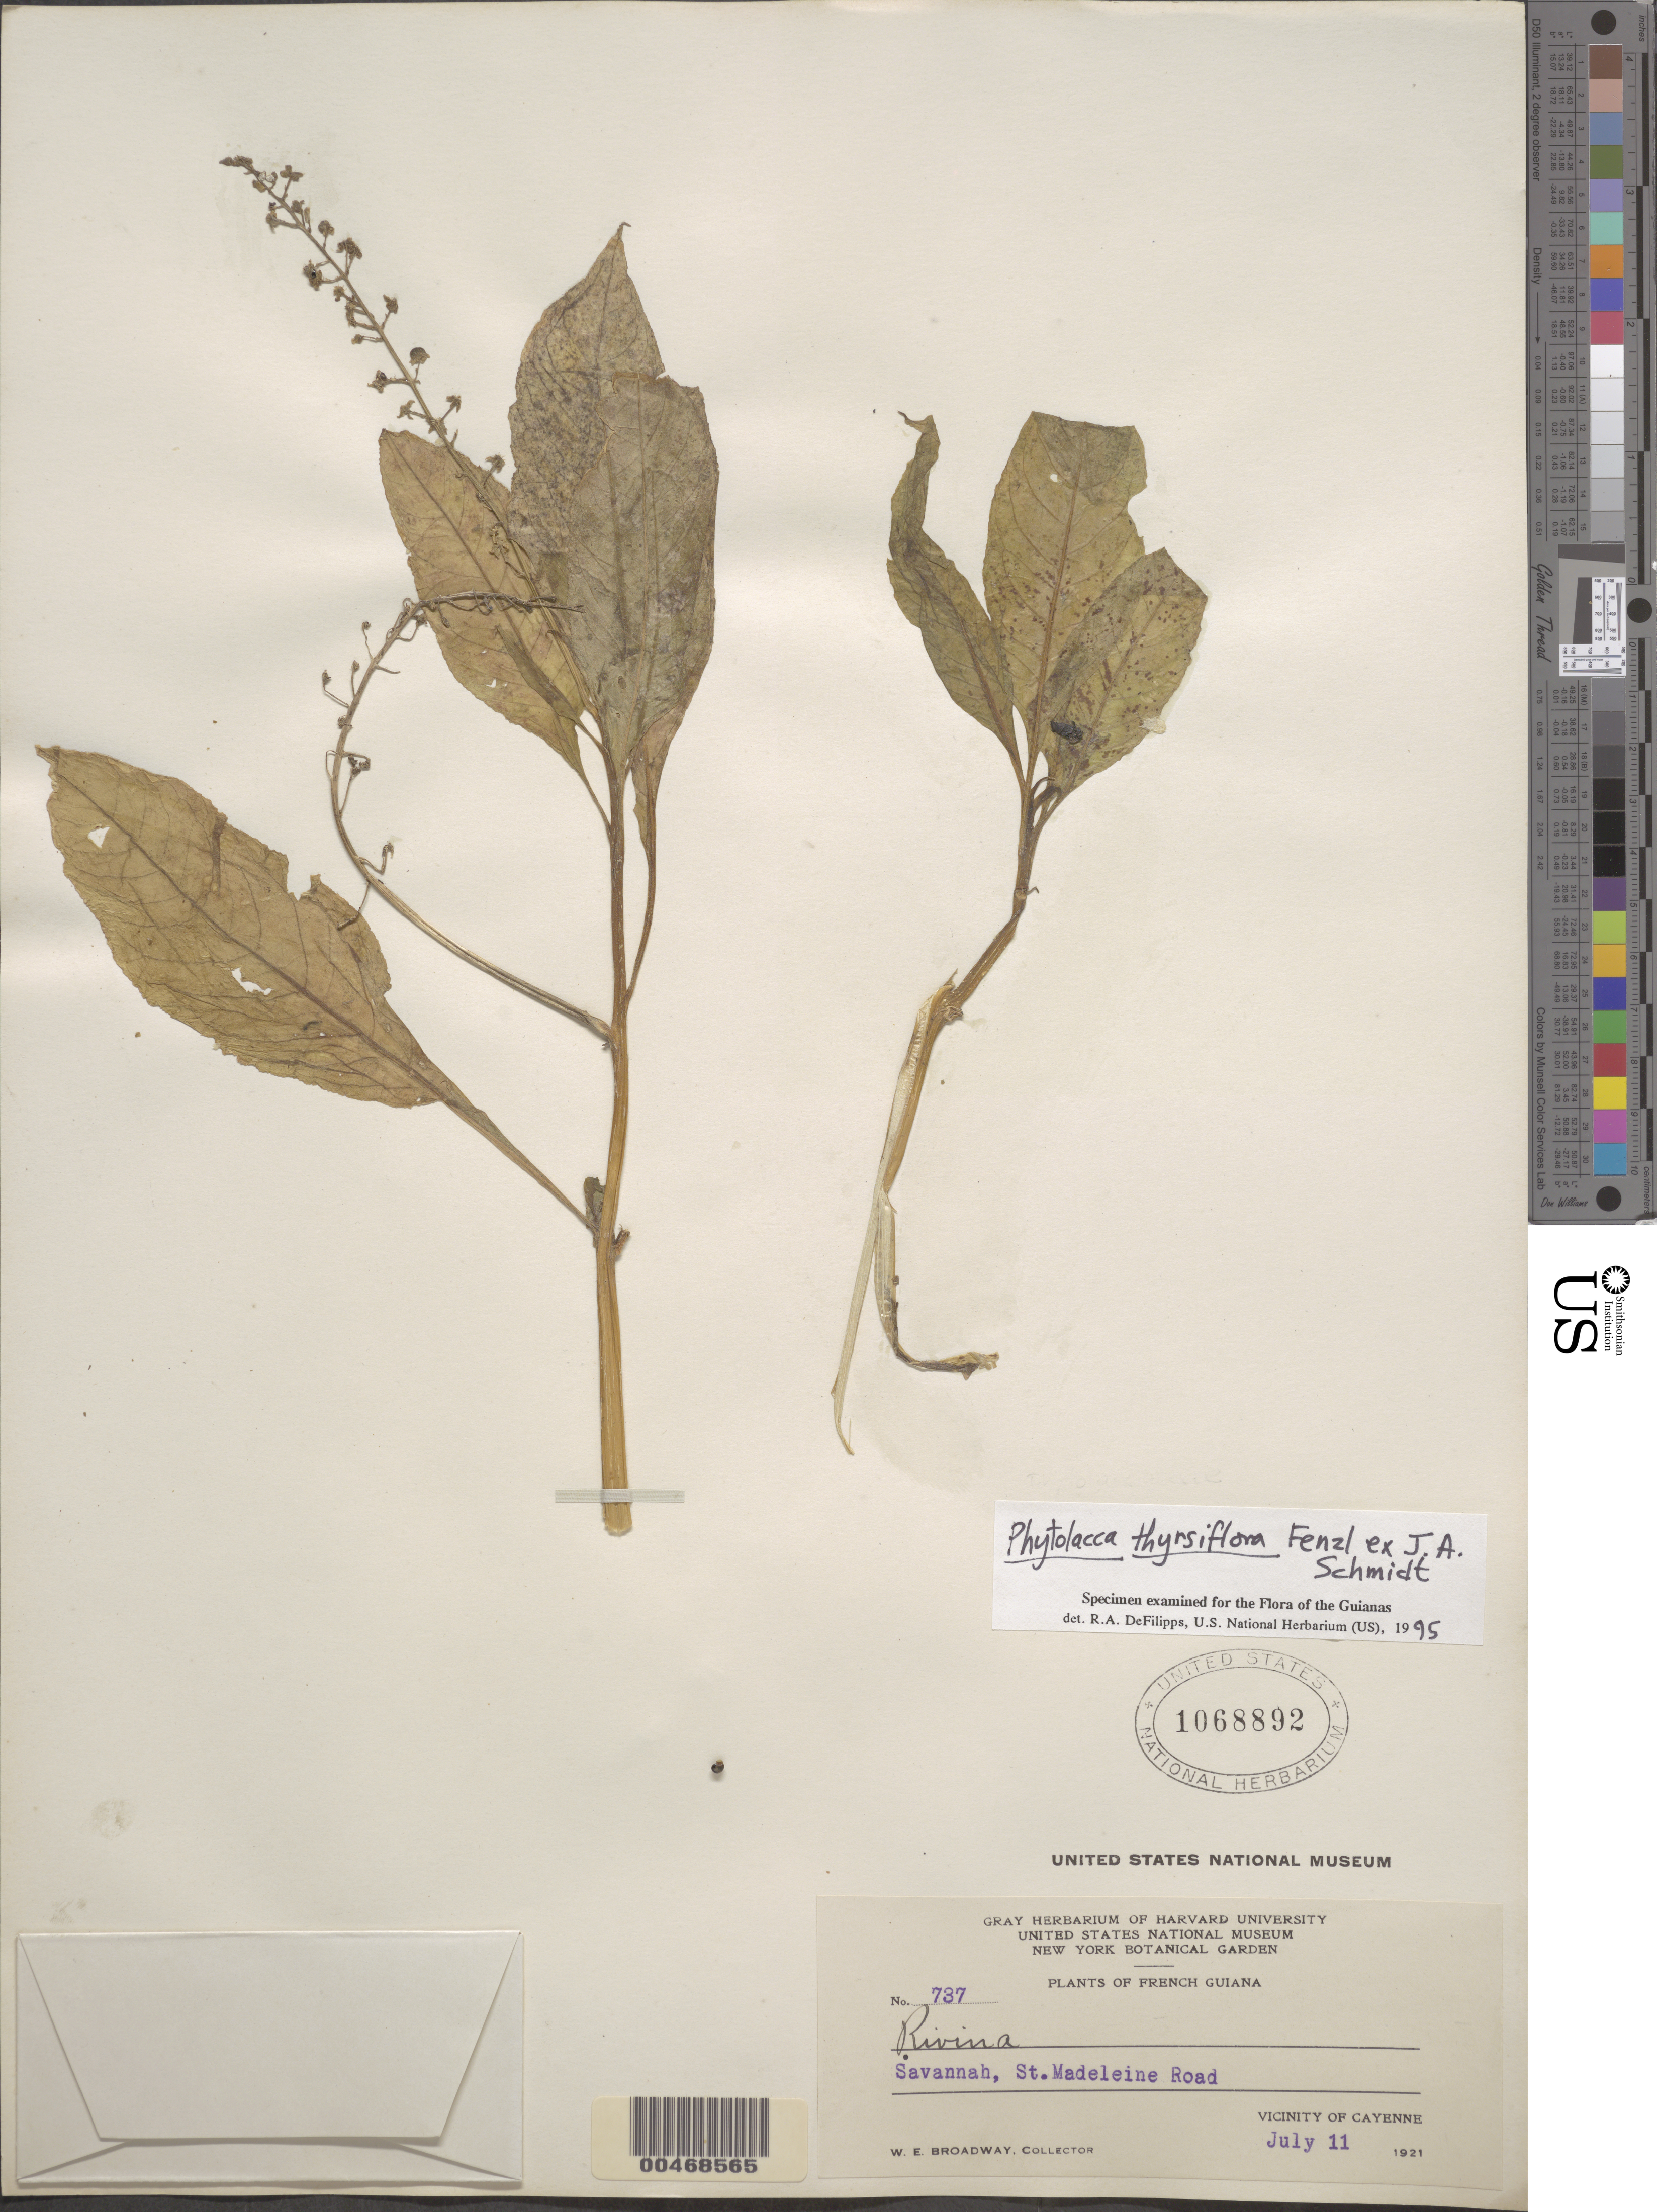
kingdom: Plantae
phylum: Tracheophyta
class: Magnoliopsida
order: Caryophyllales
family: Phytolaccaceae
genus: Phytolacca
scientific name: Phytolacca thyrsiflora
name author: Fenzl ex J.A. Schmidt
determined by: DeFilipps, R. A.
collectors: W. E. Broadway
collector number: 737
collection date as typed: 11 Jul 1921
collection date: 1921-07-11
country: French Guiana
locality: St. Madeleine Road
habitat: Savanna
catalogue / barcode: US 1968892